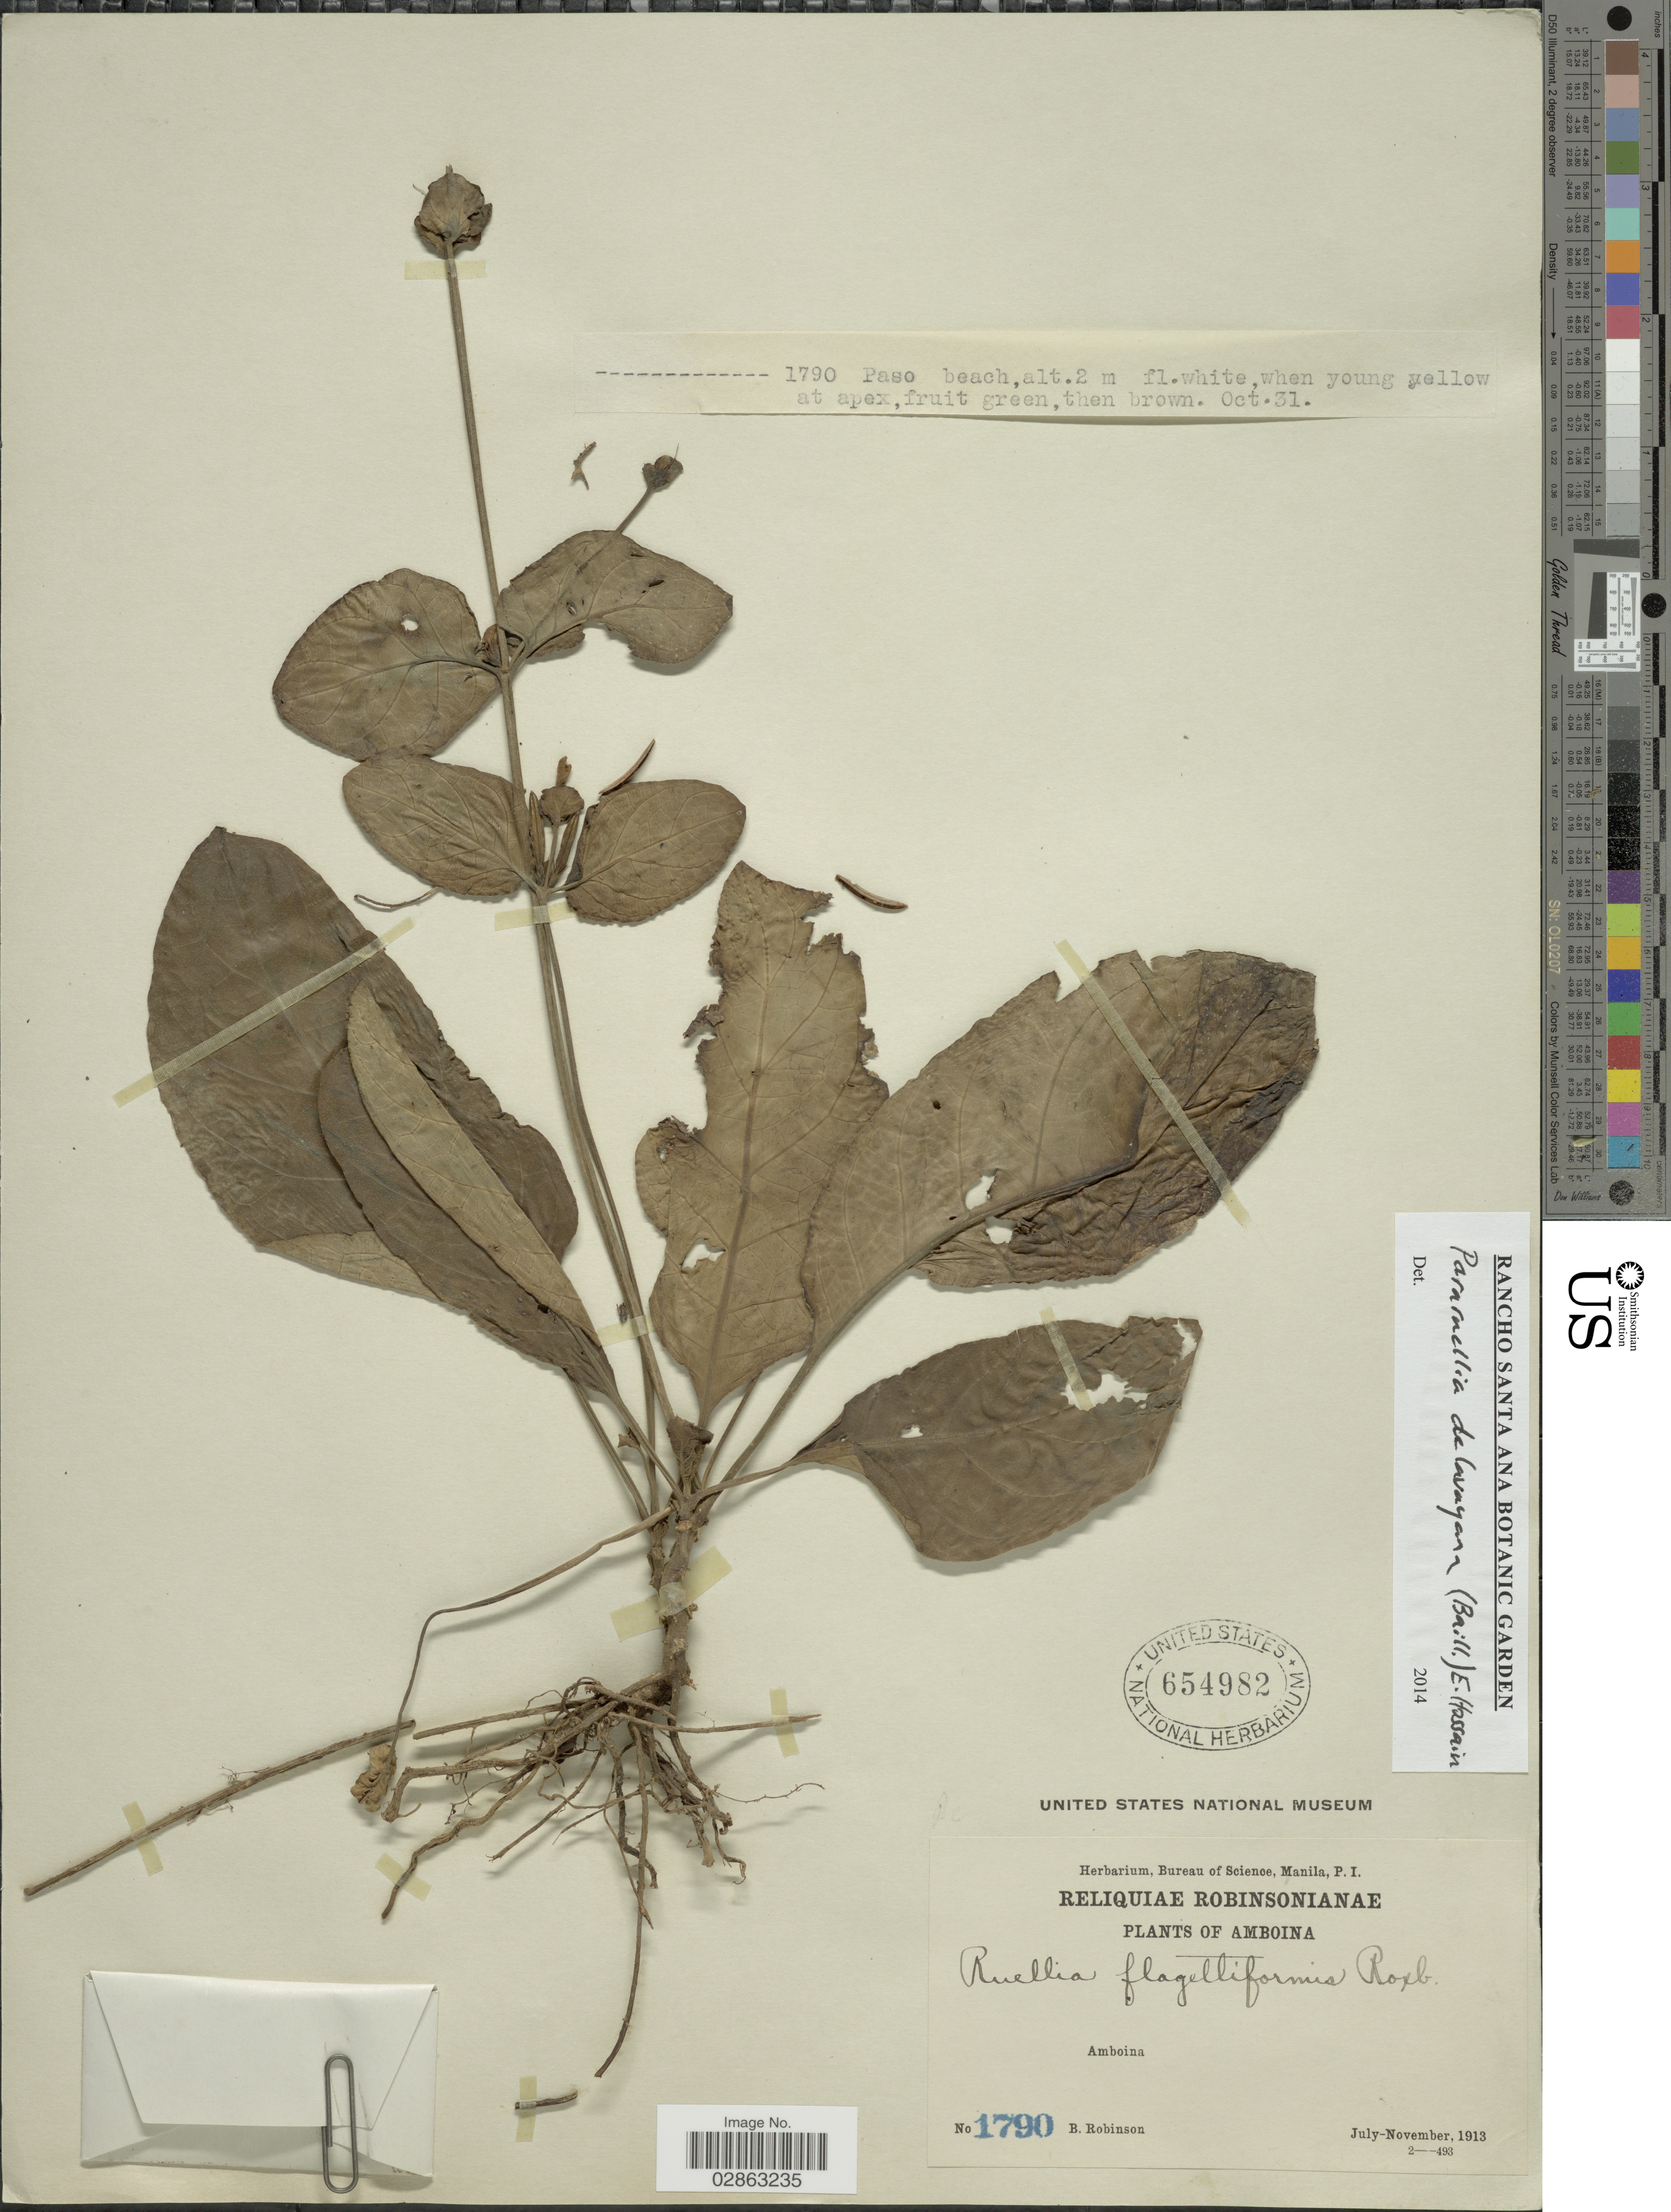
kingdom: Plantae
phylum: Tracheophyta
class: Magnoliopsida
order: Lamiales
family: Acanthaceae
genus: Ruellia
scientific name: Ruellia delavayana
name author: Baill.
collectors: B. Robinson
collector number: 1790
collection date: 1913-07/1913-11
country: Indonesia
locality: Amboina.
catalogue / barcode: US 654982